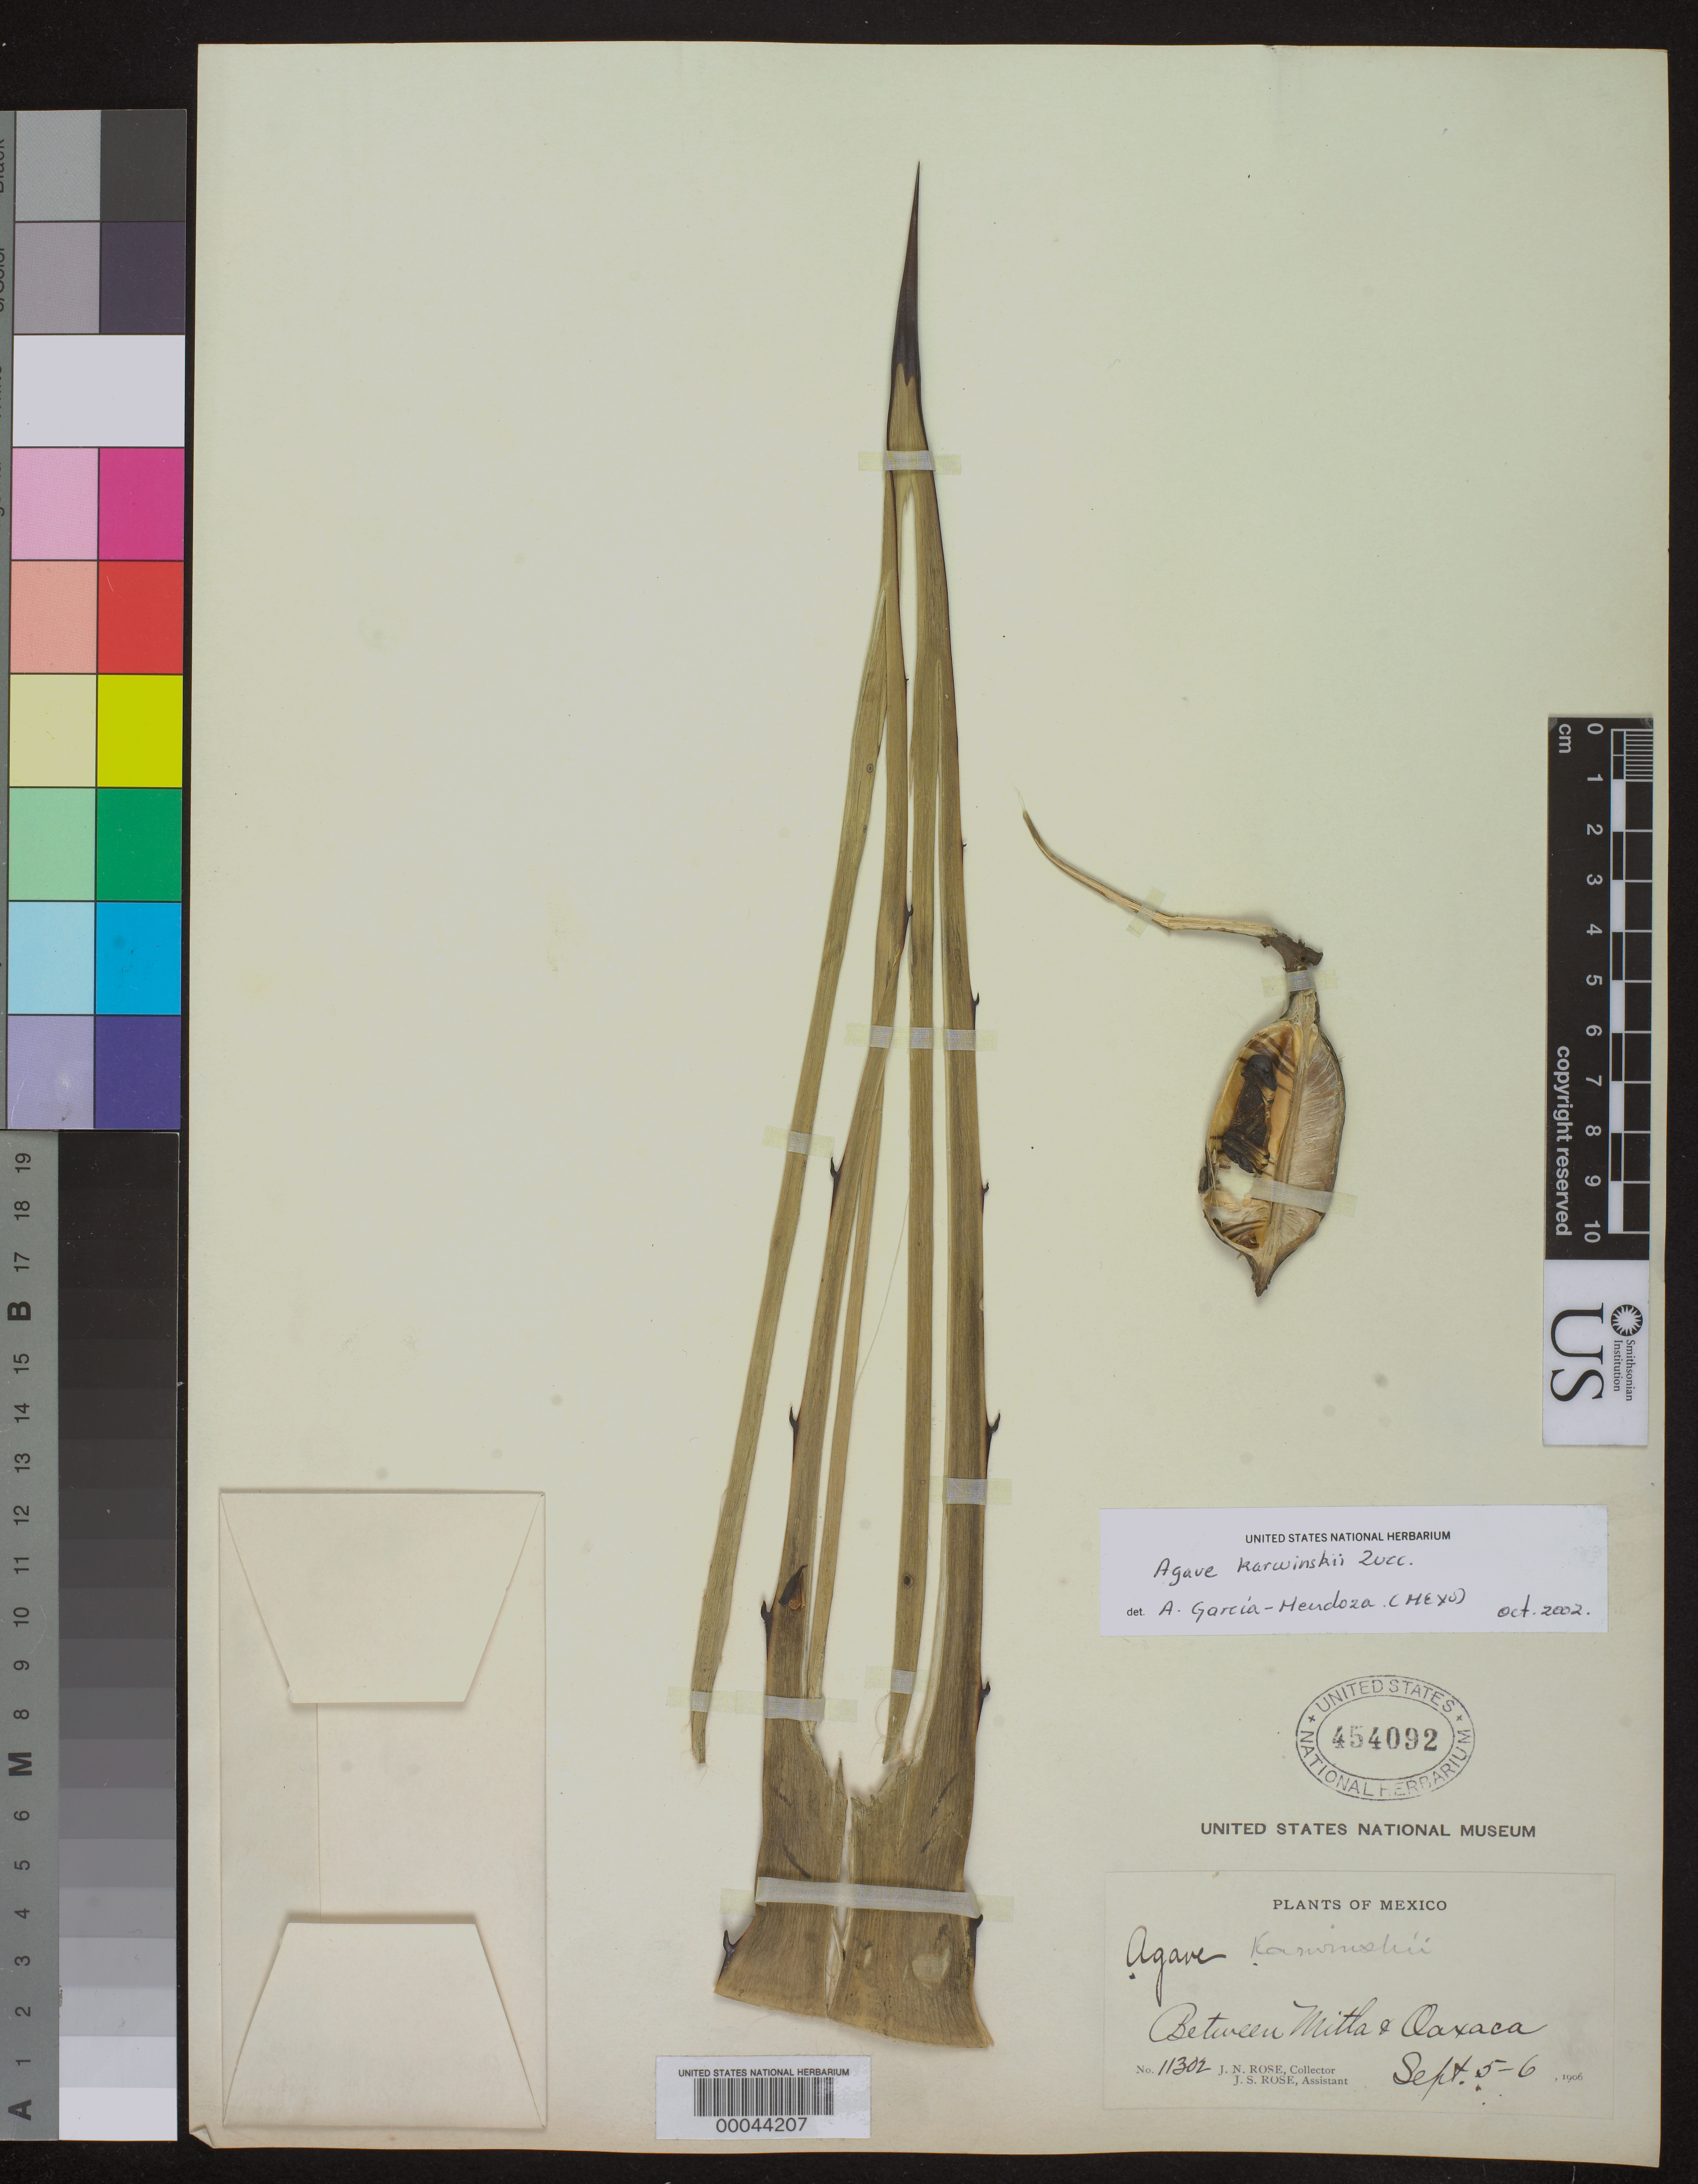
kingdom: Plantae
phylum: Tracheophyta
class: Liliopsida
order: Asparagales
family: Asparagaceae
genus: Agave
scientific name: Agave karwinskii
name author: Zucc.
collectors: J. N. Rose & J. S. Rose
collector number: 11302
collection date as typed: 05 Sep 1906 to 06 Sep 1906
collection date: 1906-09-05/1906-09-06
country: Mexico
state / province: Oaxaca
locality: Between mitla and Oaxaca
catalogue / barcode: US 454092